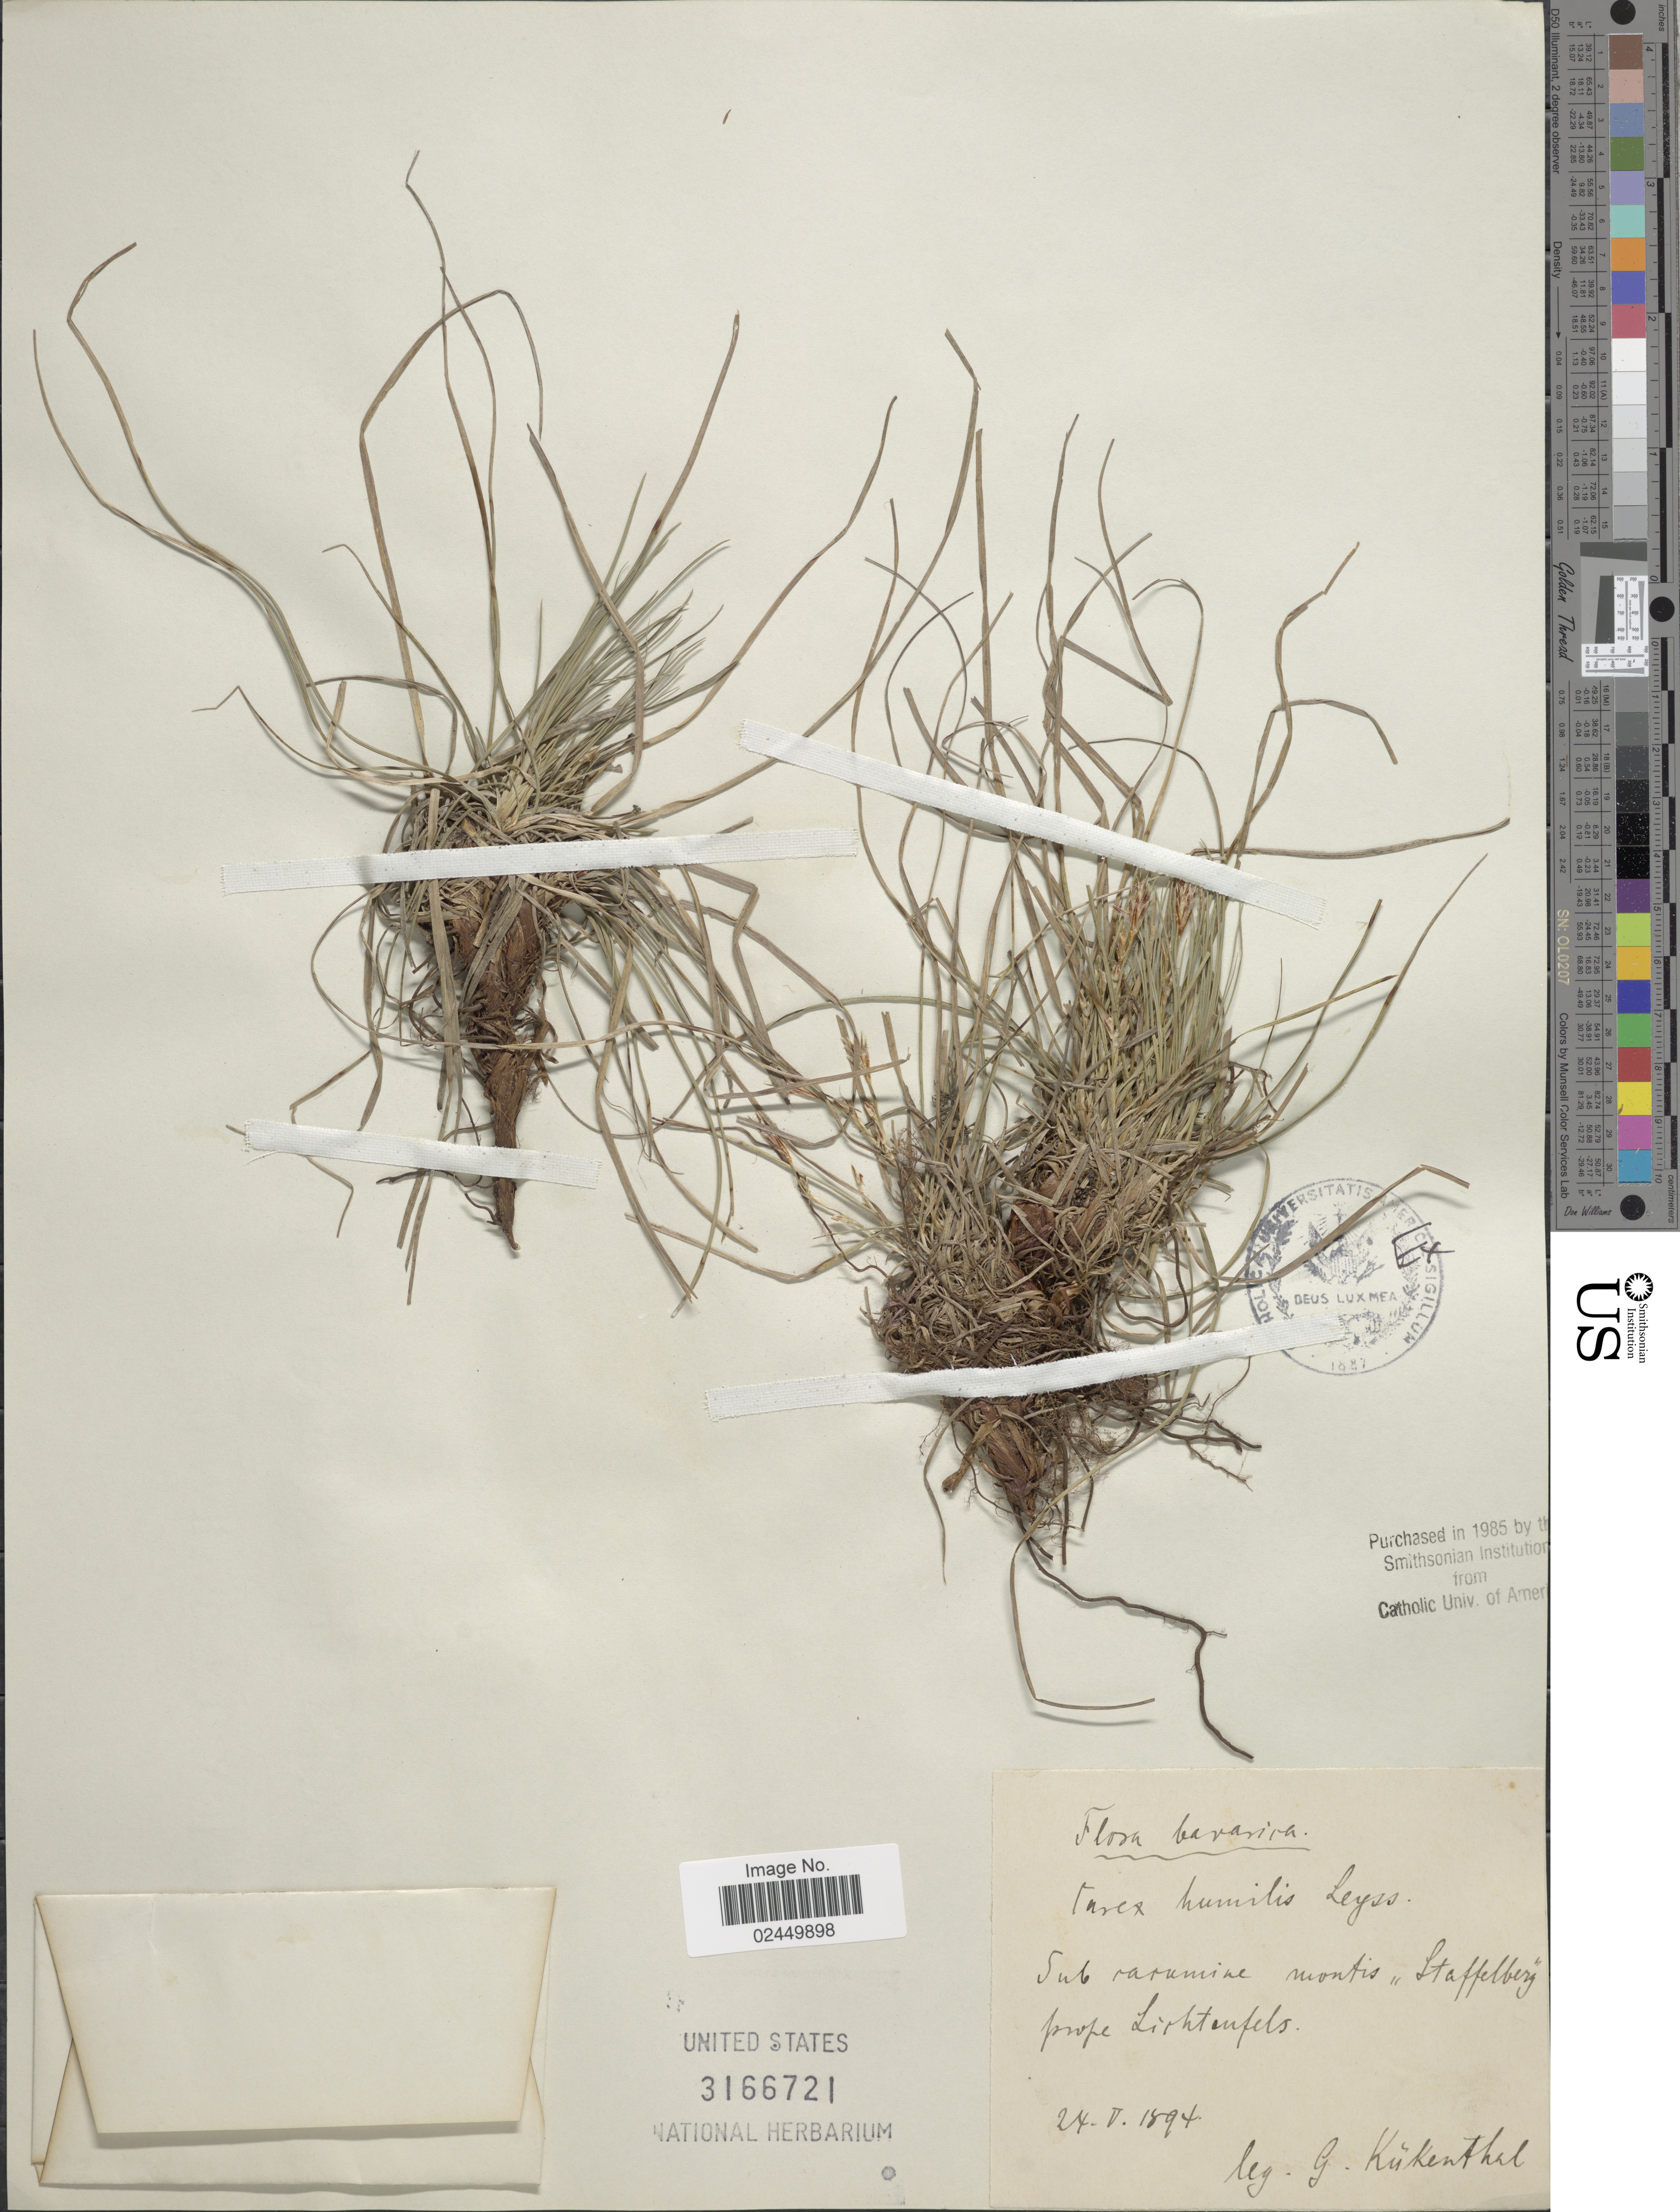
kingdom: Plantae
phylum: Tracheophyta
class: Liliopsida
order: Poales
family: Cyperaceae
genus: Carex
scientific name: Carex humilis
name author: Leyss.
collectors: G. Kükenthal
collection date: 1894-05-24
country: Germany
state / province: Bayern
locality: Bavarira. Sub rarumine montis Staffelberg prope Lirthenfels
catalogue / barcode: US 3166721